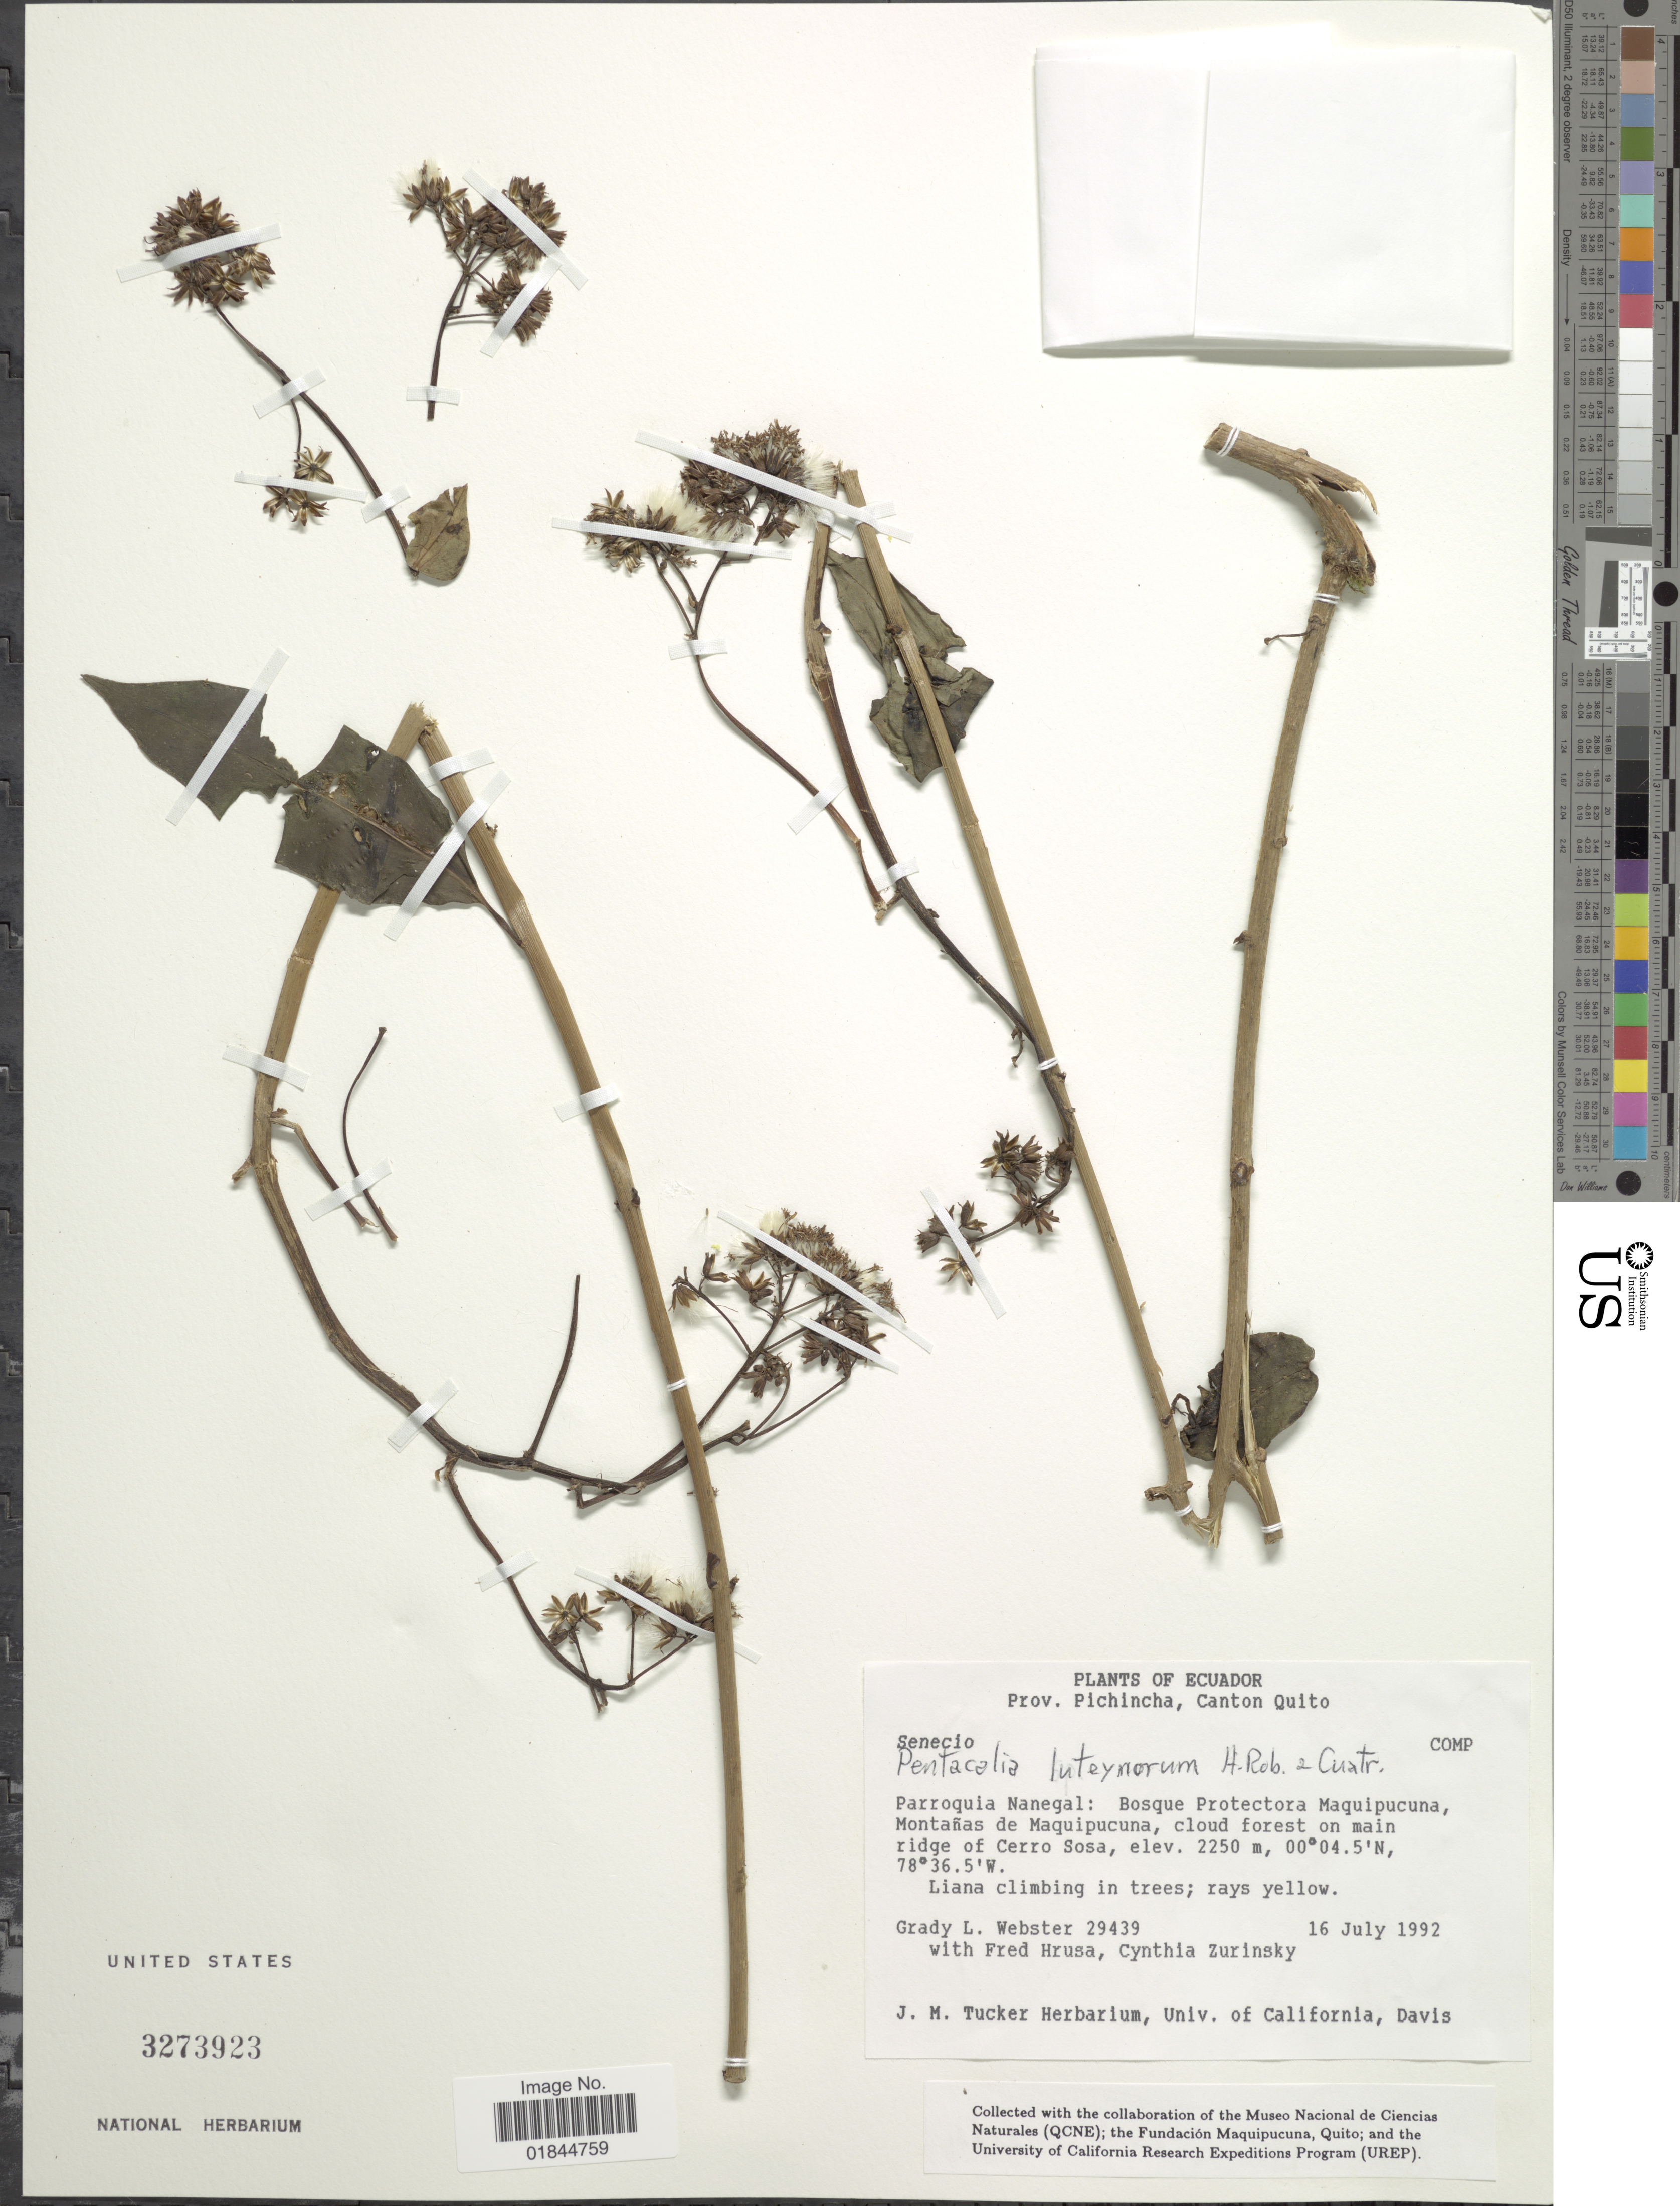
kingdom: Plantae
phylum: Tracheophyta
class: Magnoliopsida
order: Asterales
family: Asteraceae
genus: Pentacalia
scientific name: Pentacalia sp.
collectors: G. L. Webster, G. Hrusa & C. Zurinsky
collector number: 29439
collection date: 1992-07-16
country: Ecuador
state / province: Pichincha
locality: Prov. Pichincha, Canton Quito. Parroquia Nanegal: Bosque Protectora Maquipucuna Montañas de Maquipucuna, cloud forest on main ridge of Cerro Sosa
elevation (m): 2250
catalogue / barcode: US 3273923